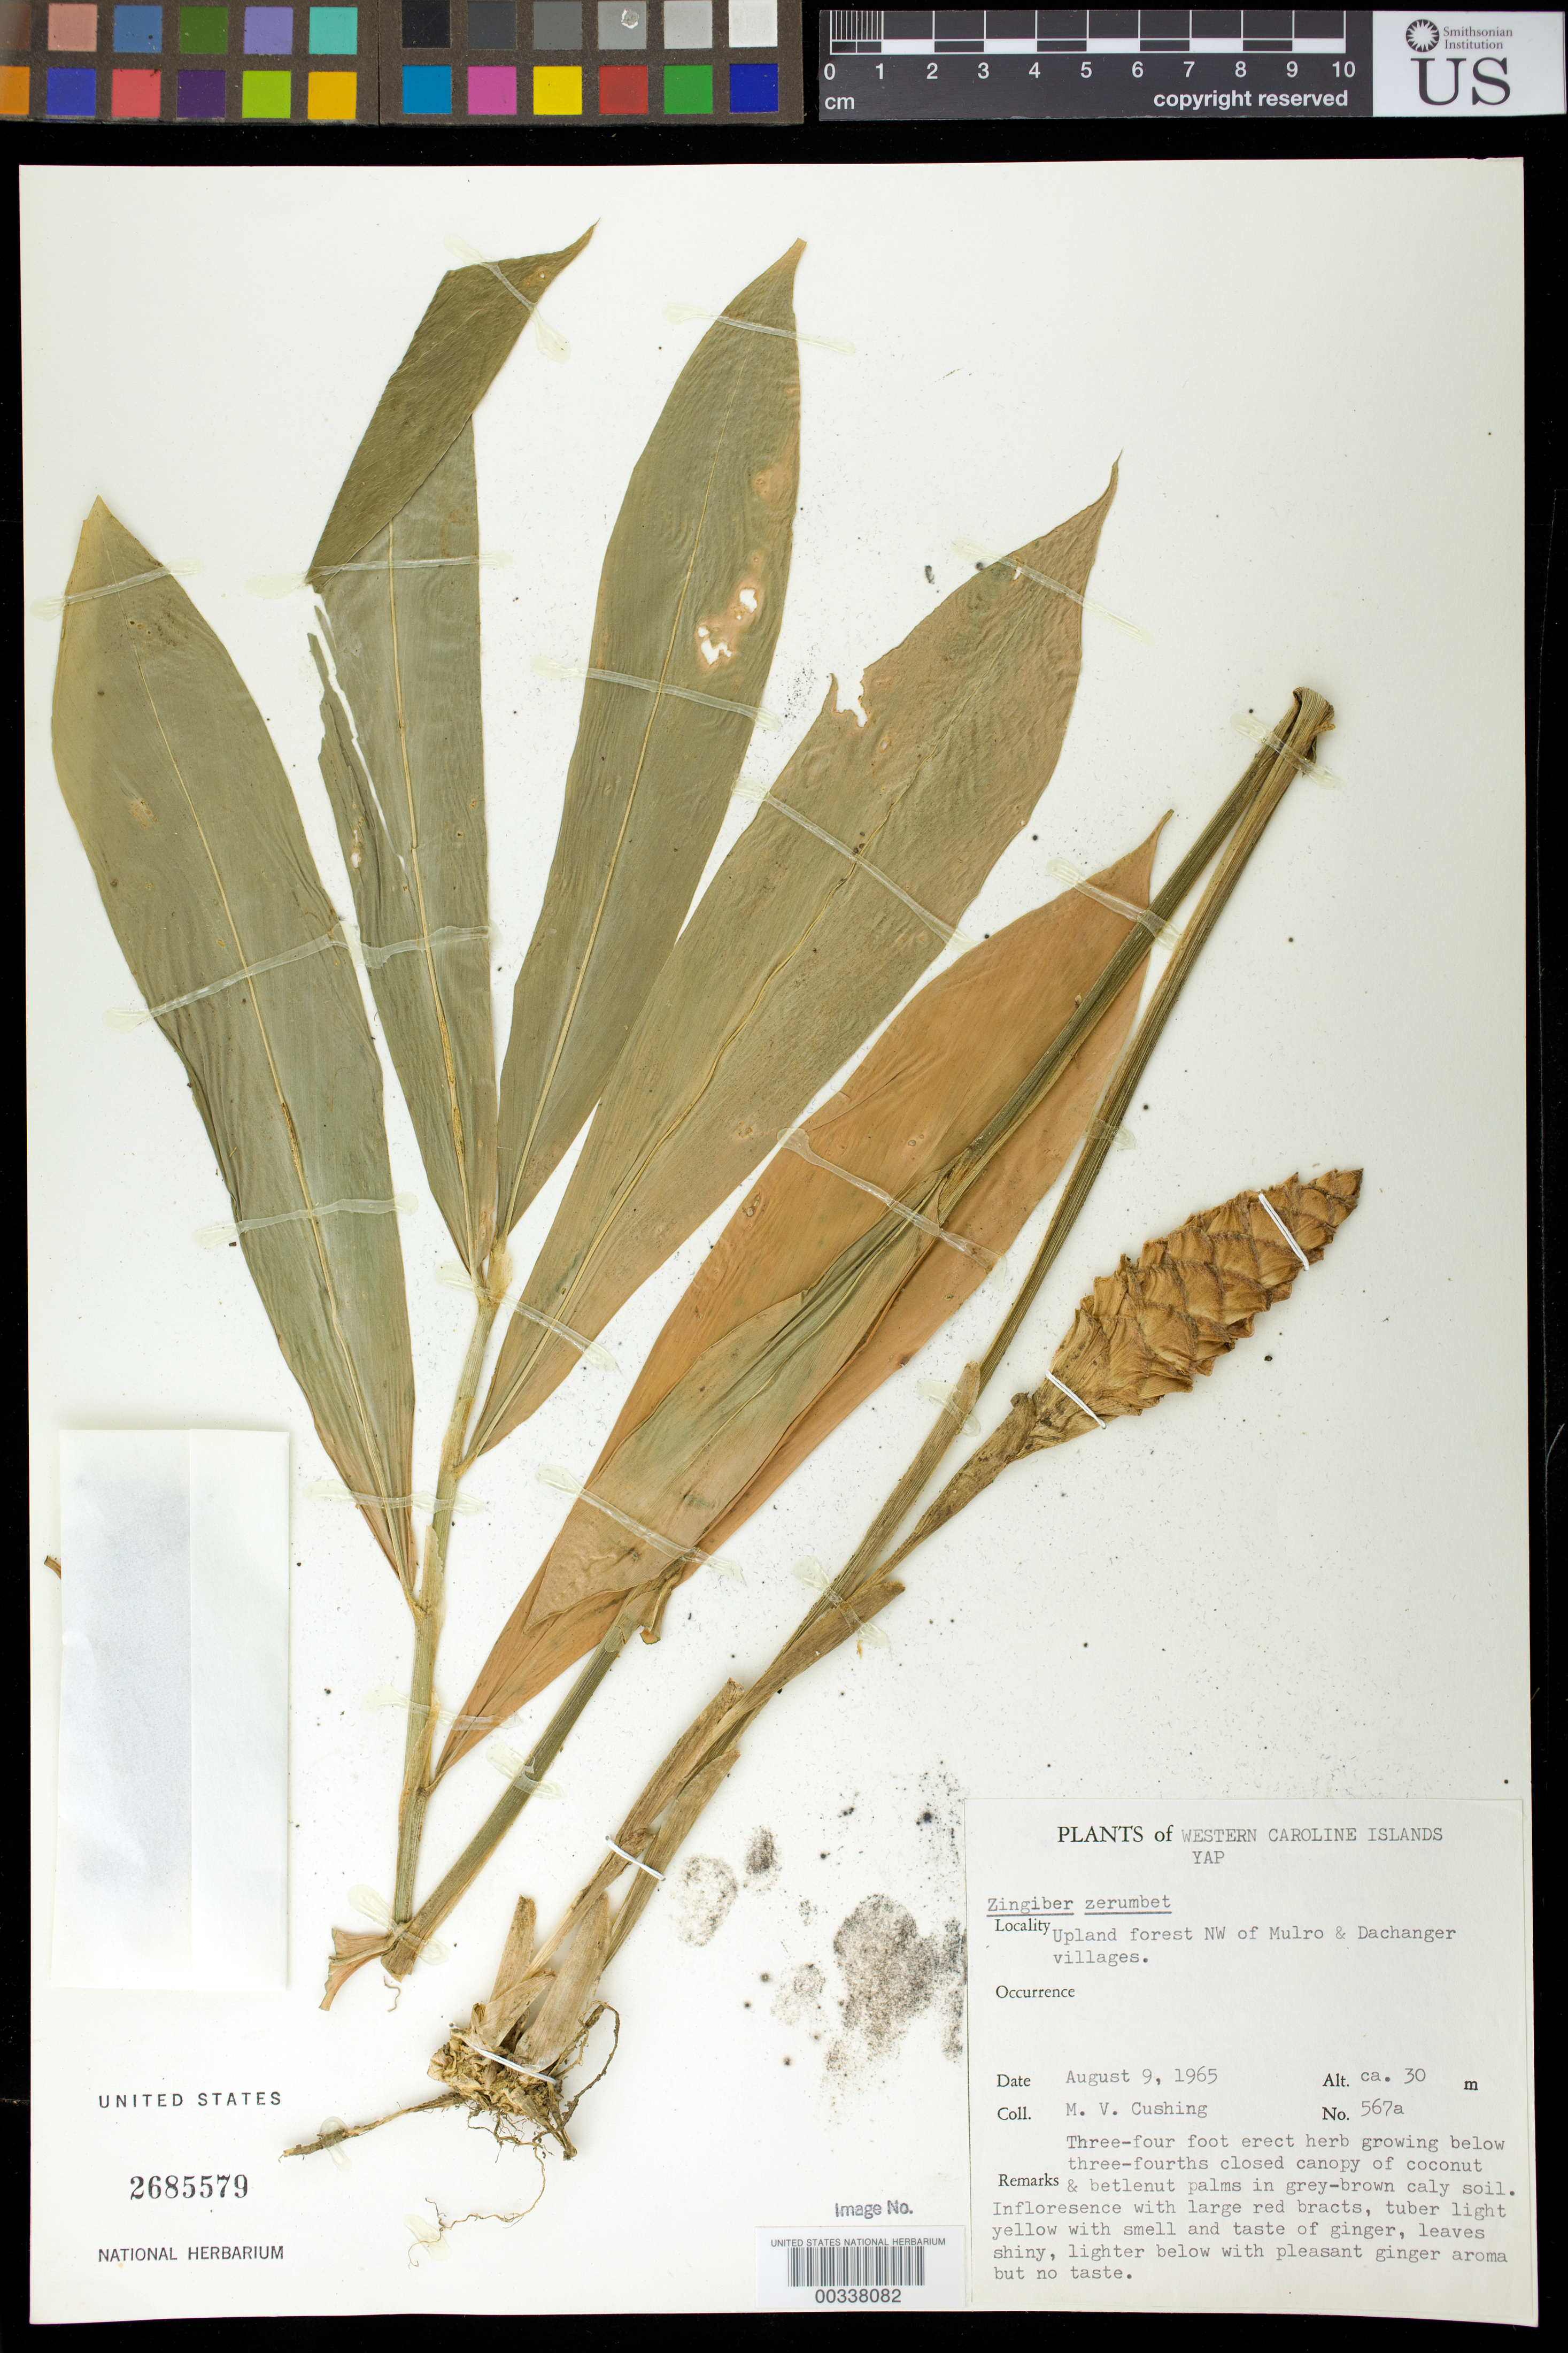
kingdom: Plantae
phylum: Tracheophyta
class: Liliopsida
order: Zingiberales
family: Zingiberaceae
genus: Zingiber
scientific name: Zingiber zerumbet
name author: (L.) Sm.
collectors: M. V. Cushing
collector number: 567a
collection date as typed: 09 Aug 1965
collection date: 1965-08-09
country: Micronesia, Federated States of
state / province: Yap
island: Yap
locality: Plants of Western Caroline Islands, Yap, upland forest NW of Mulro and Dachanger villages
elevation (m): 30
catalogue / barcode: US 2685579